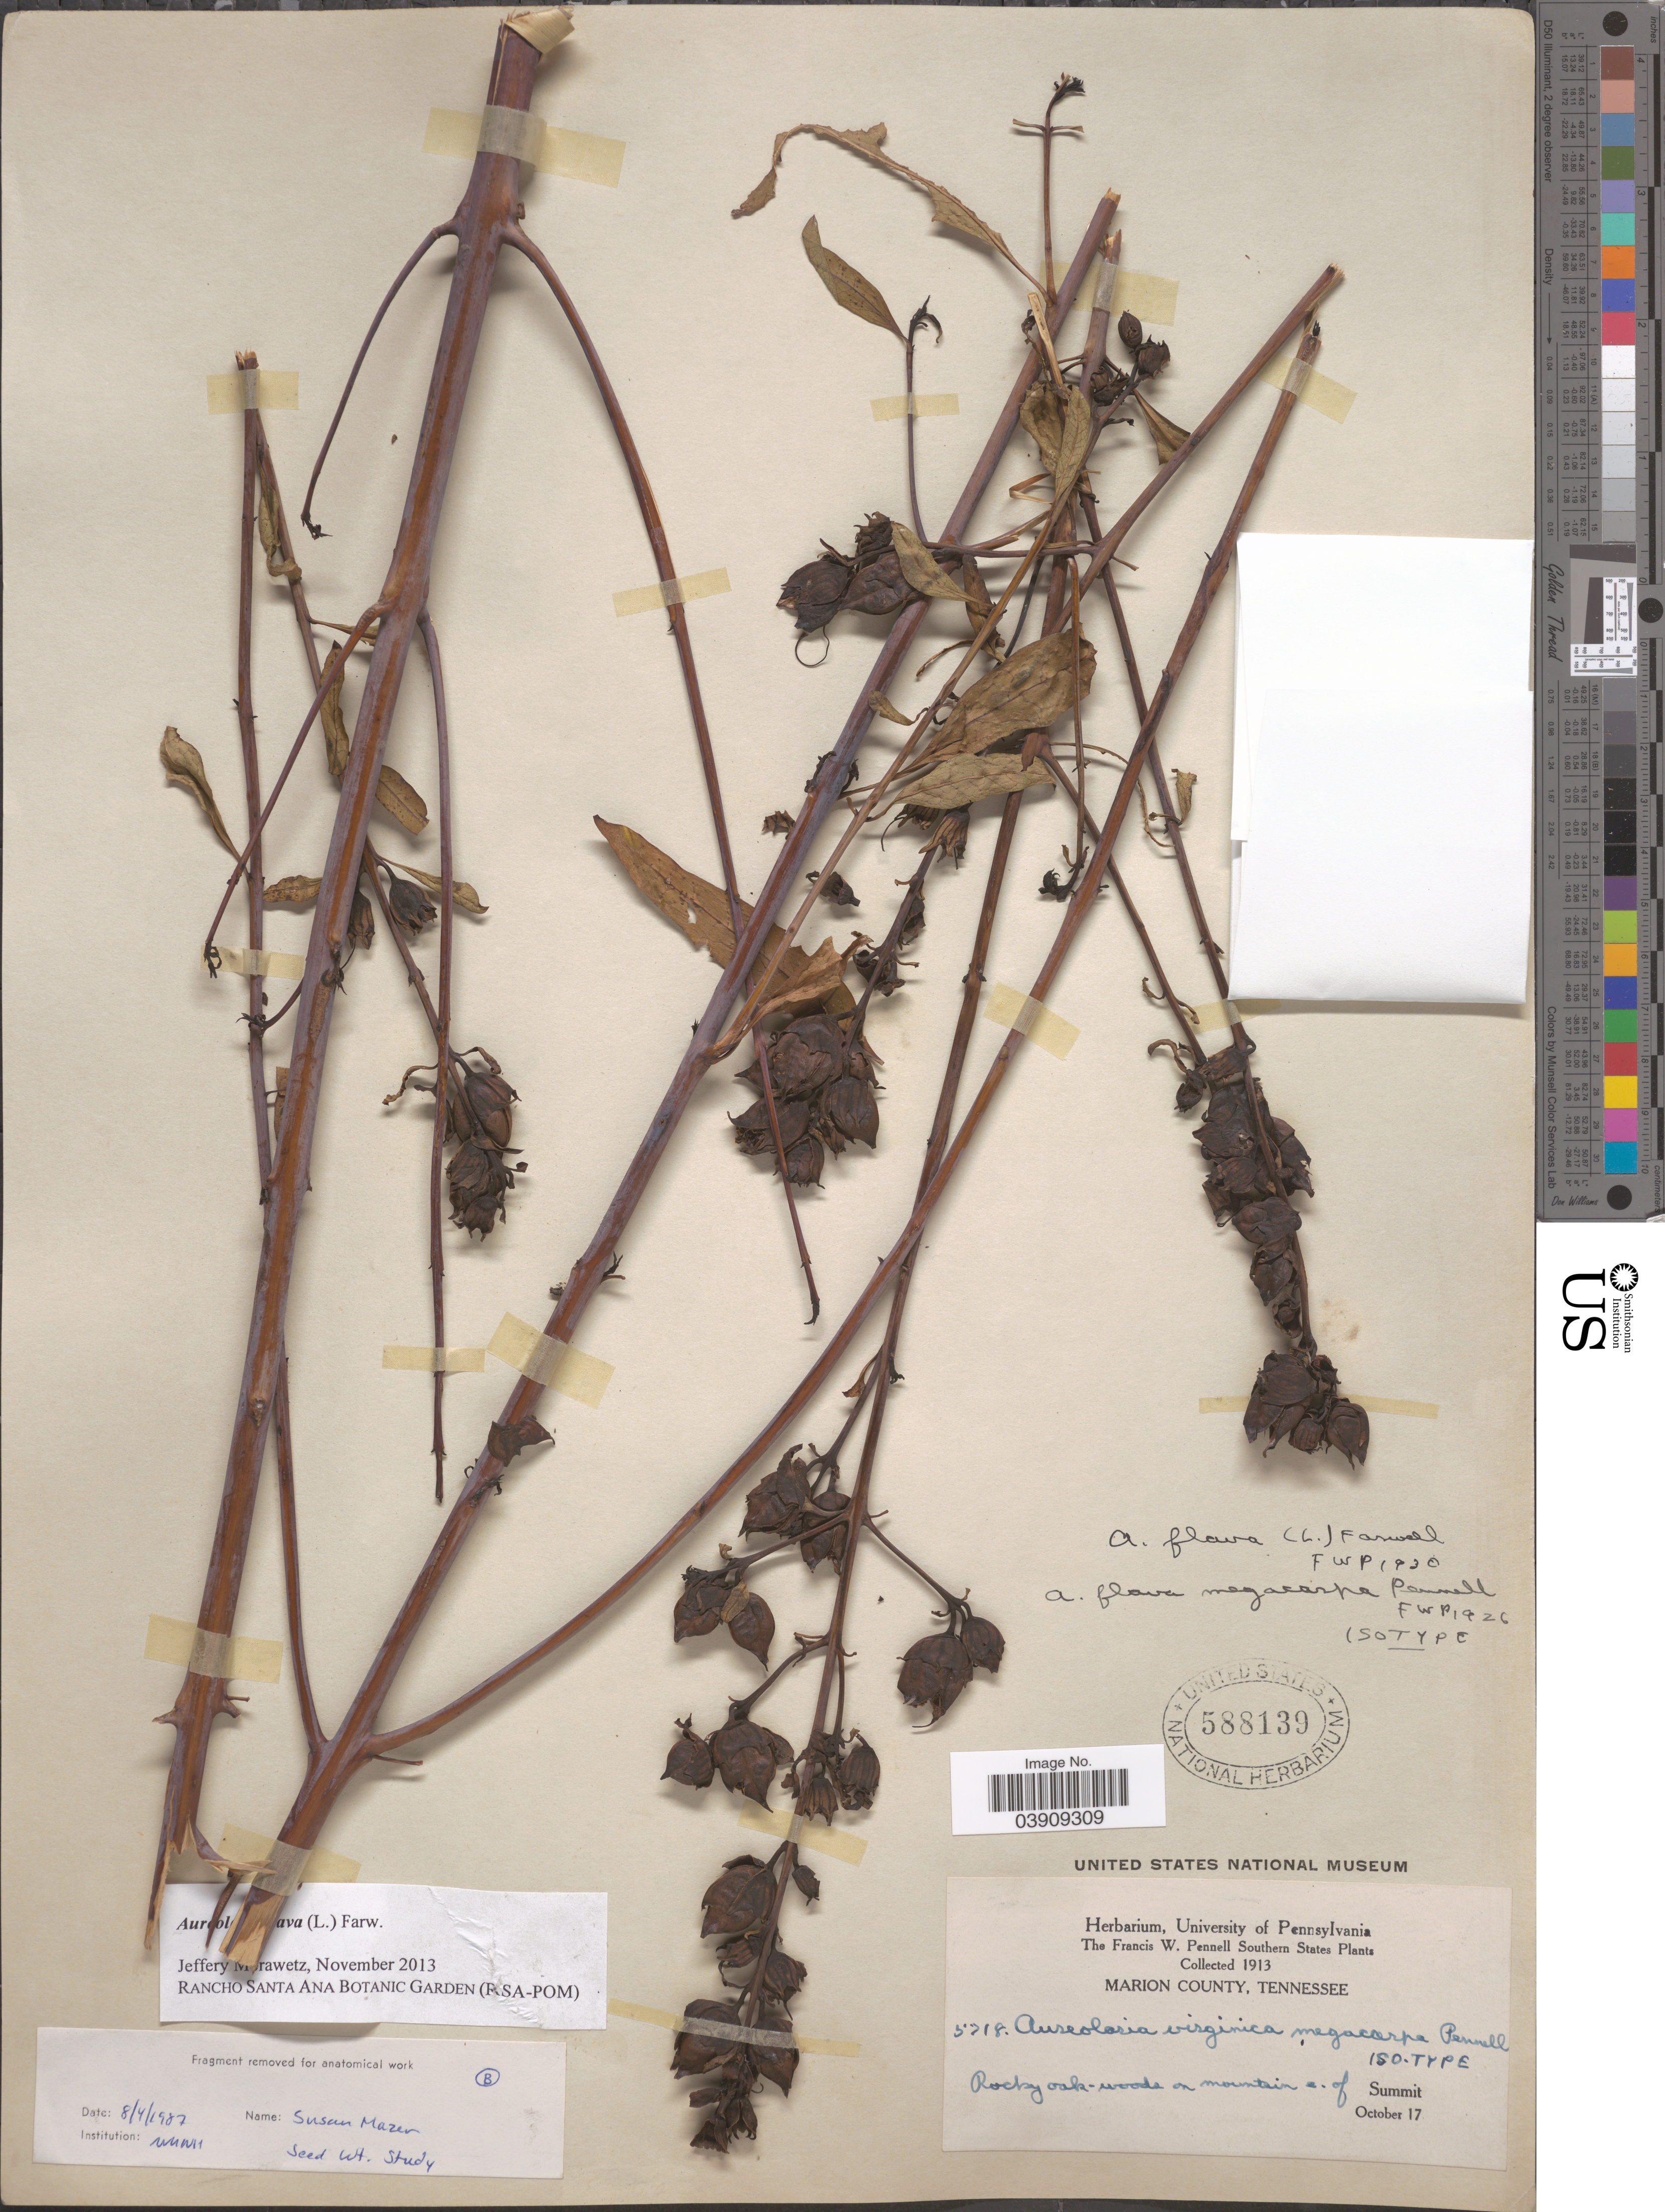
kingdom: Plantae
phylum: Tracheophyta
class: Magnoliopsida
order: Lamiales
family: Orobanchaceae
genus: Aureolaria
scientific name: Aureolaria flava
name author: (L.) Farw.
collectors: F. W. Pennell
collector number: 5718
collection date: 1913-10-17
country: United States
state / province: Tennessee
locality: Southern States. Marion County. On mountain e. of Summit.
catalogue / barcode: US 588139